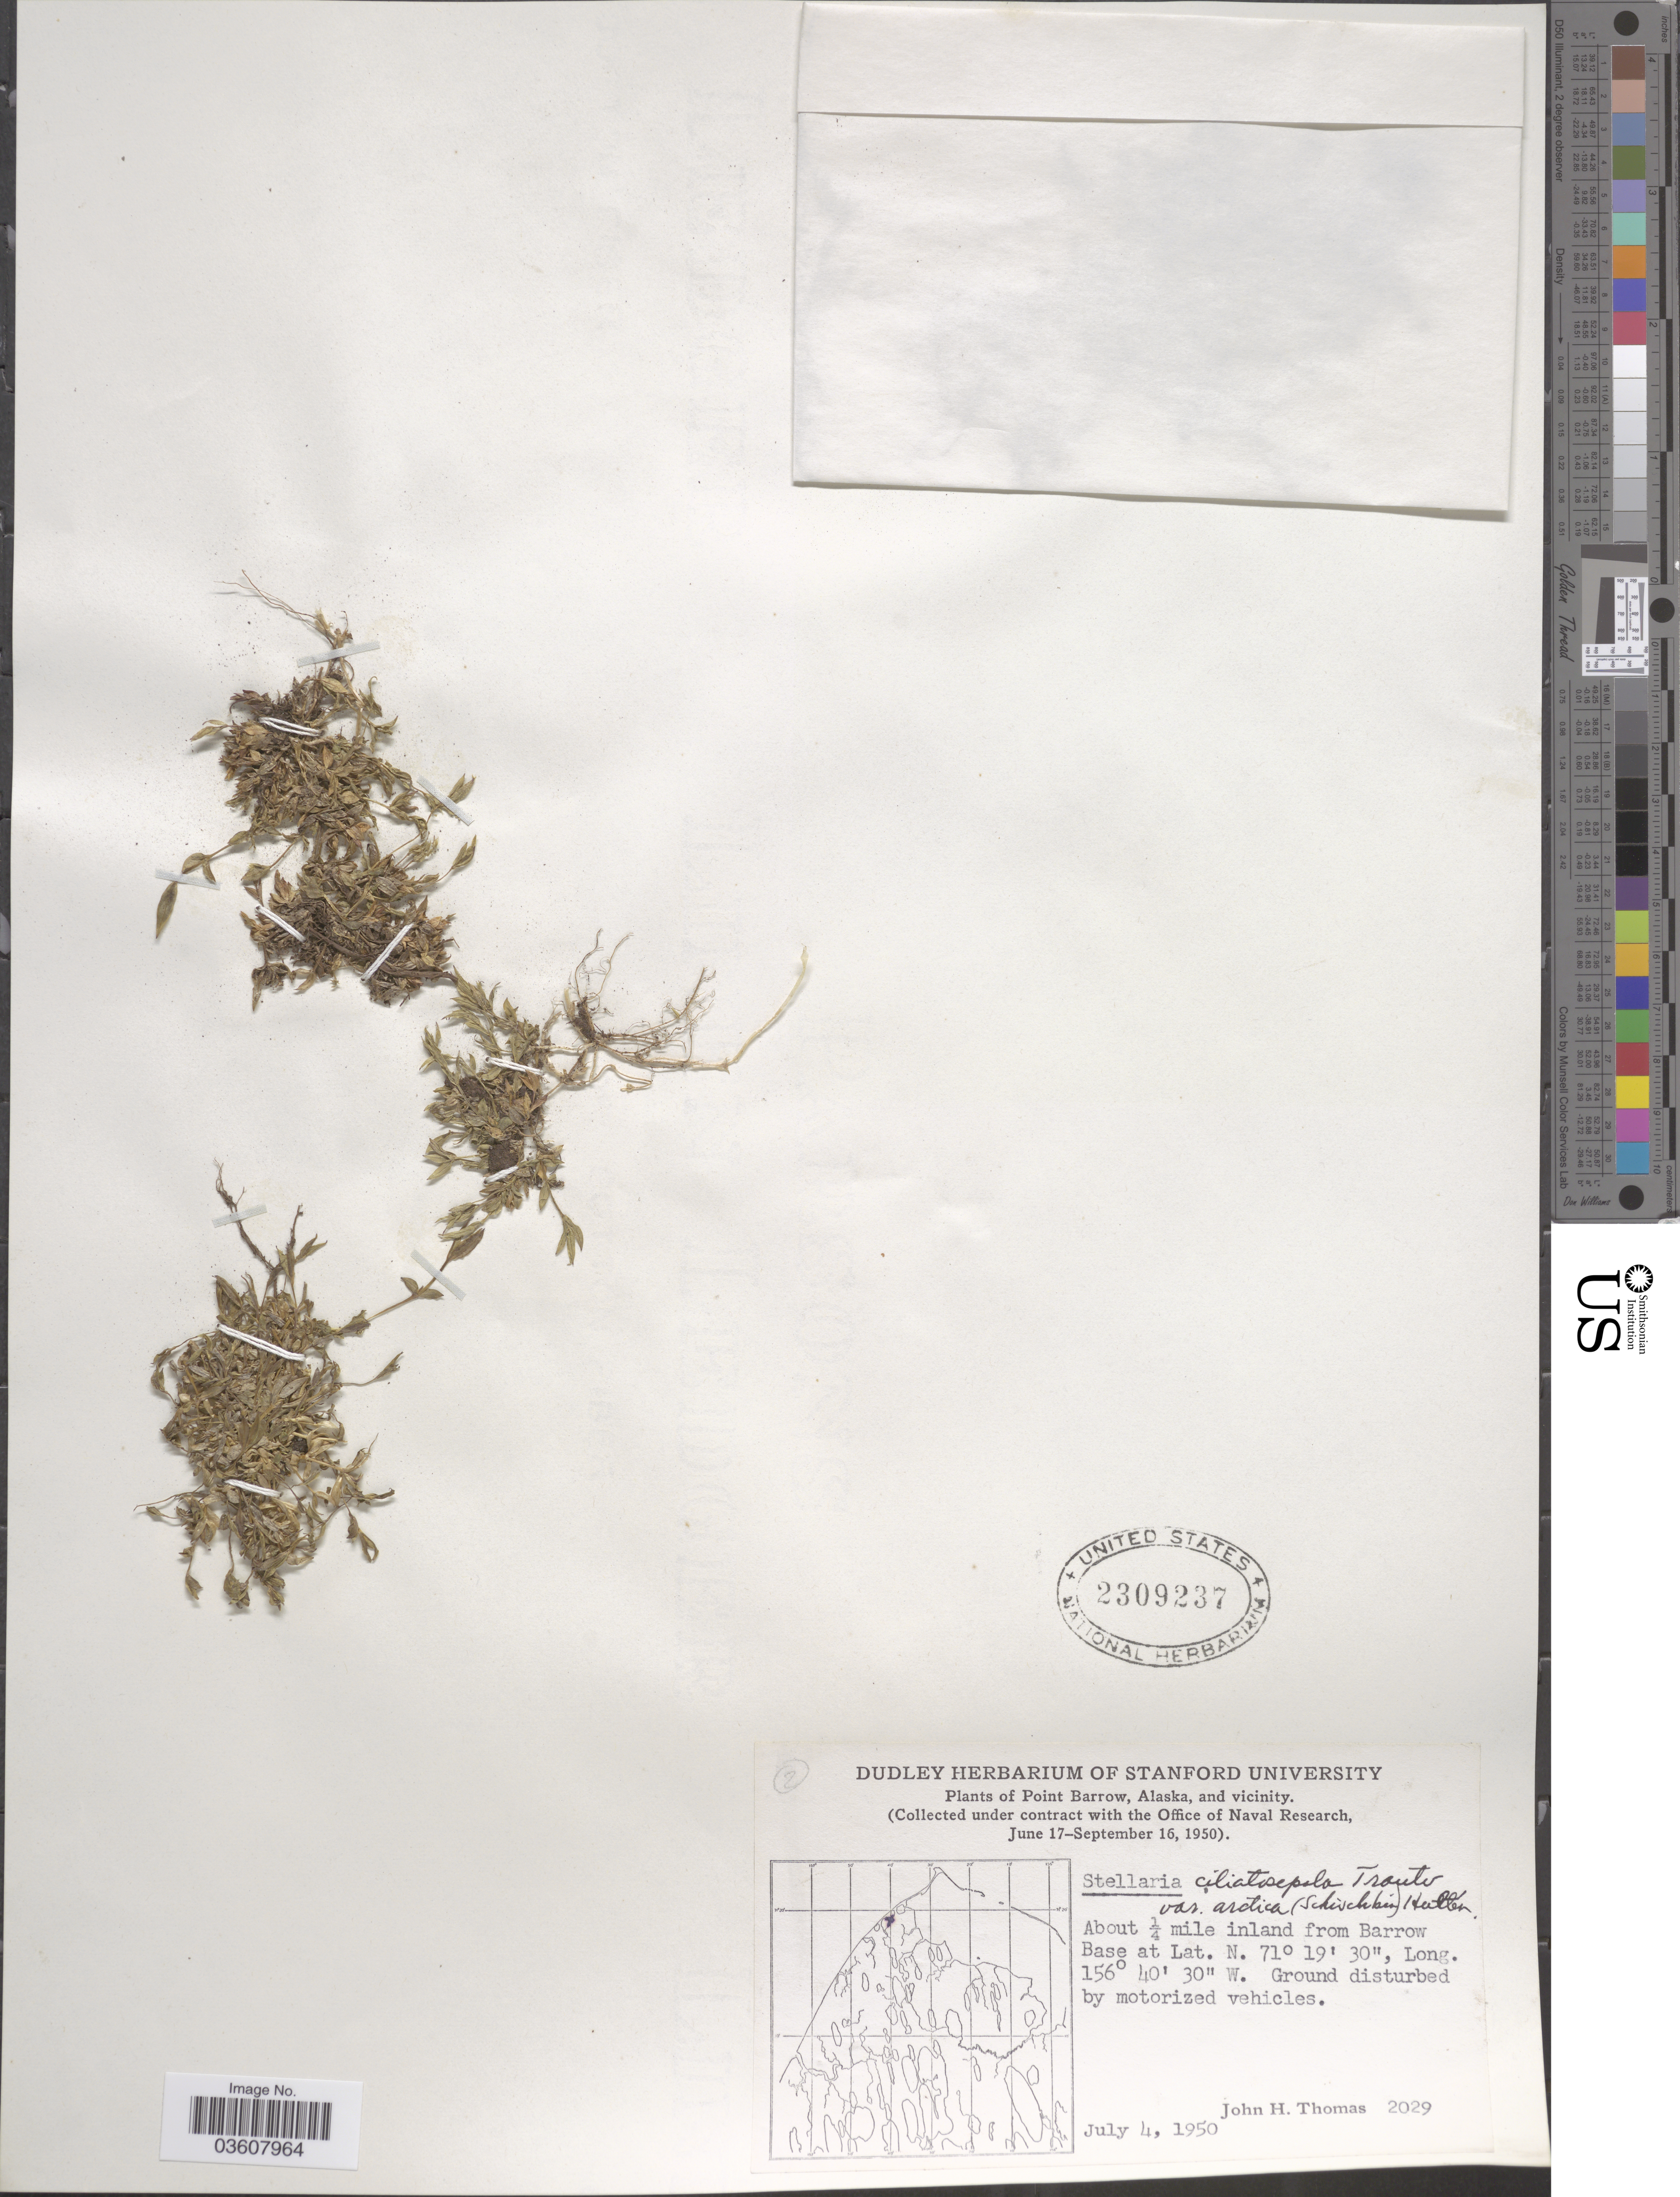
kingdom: Plantae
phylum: Tracheophyta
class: Magnoliopsida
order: Caryophyllales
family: Caryophyllaceae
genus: Stellaria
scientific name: Stellaria ciliatosepala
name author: Trautv.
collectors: J. H. Thomas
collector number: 2029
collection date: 1950-07-04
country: United States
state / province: Alaska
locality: Point Barrow, Alaska, and vicinity. About ¼ mil inland from Barrow Base.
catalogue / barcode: US 2309237